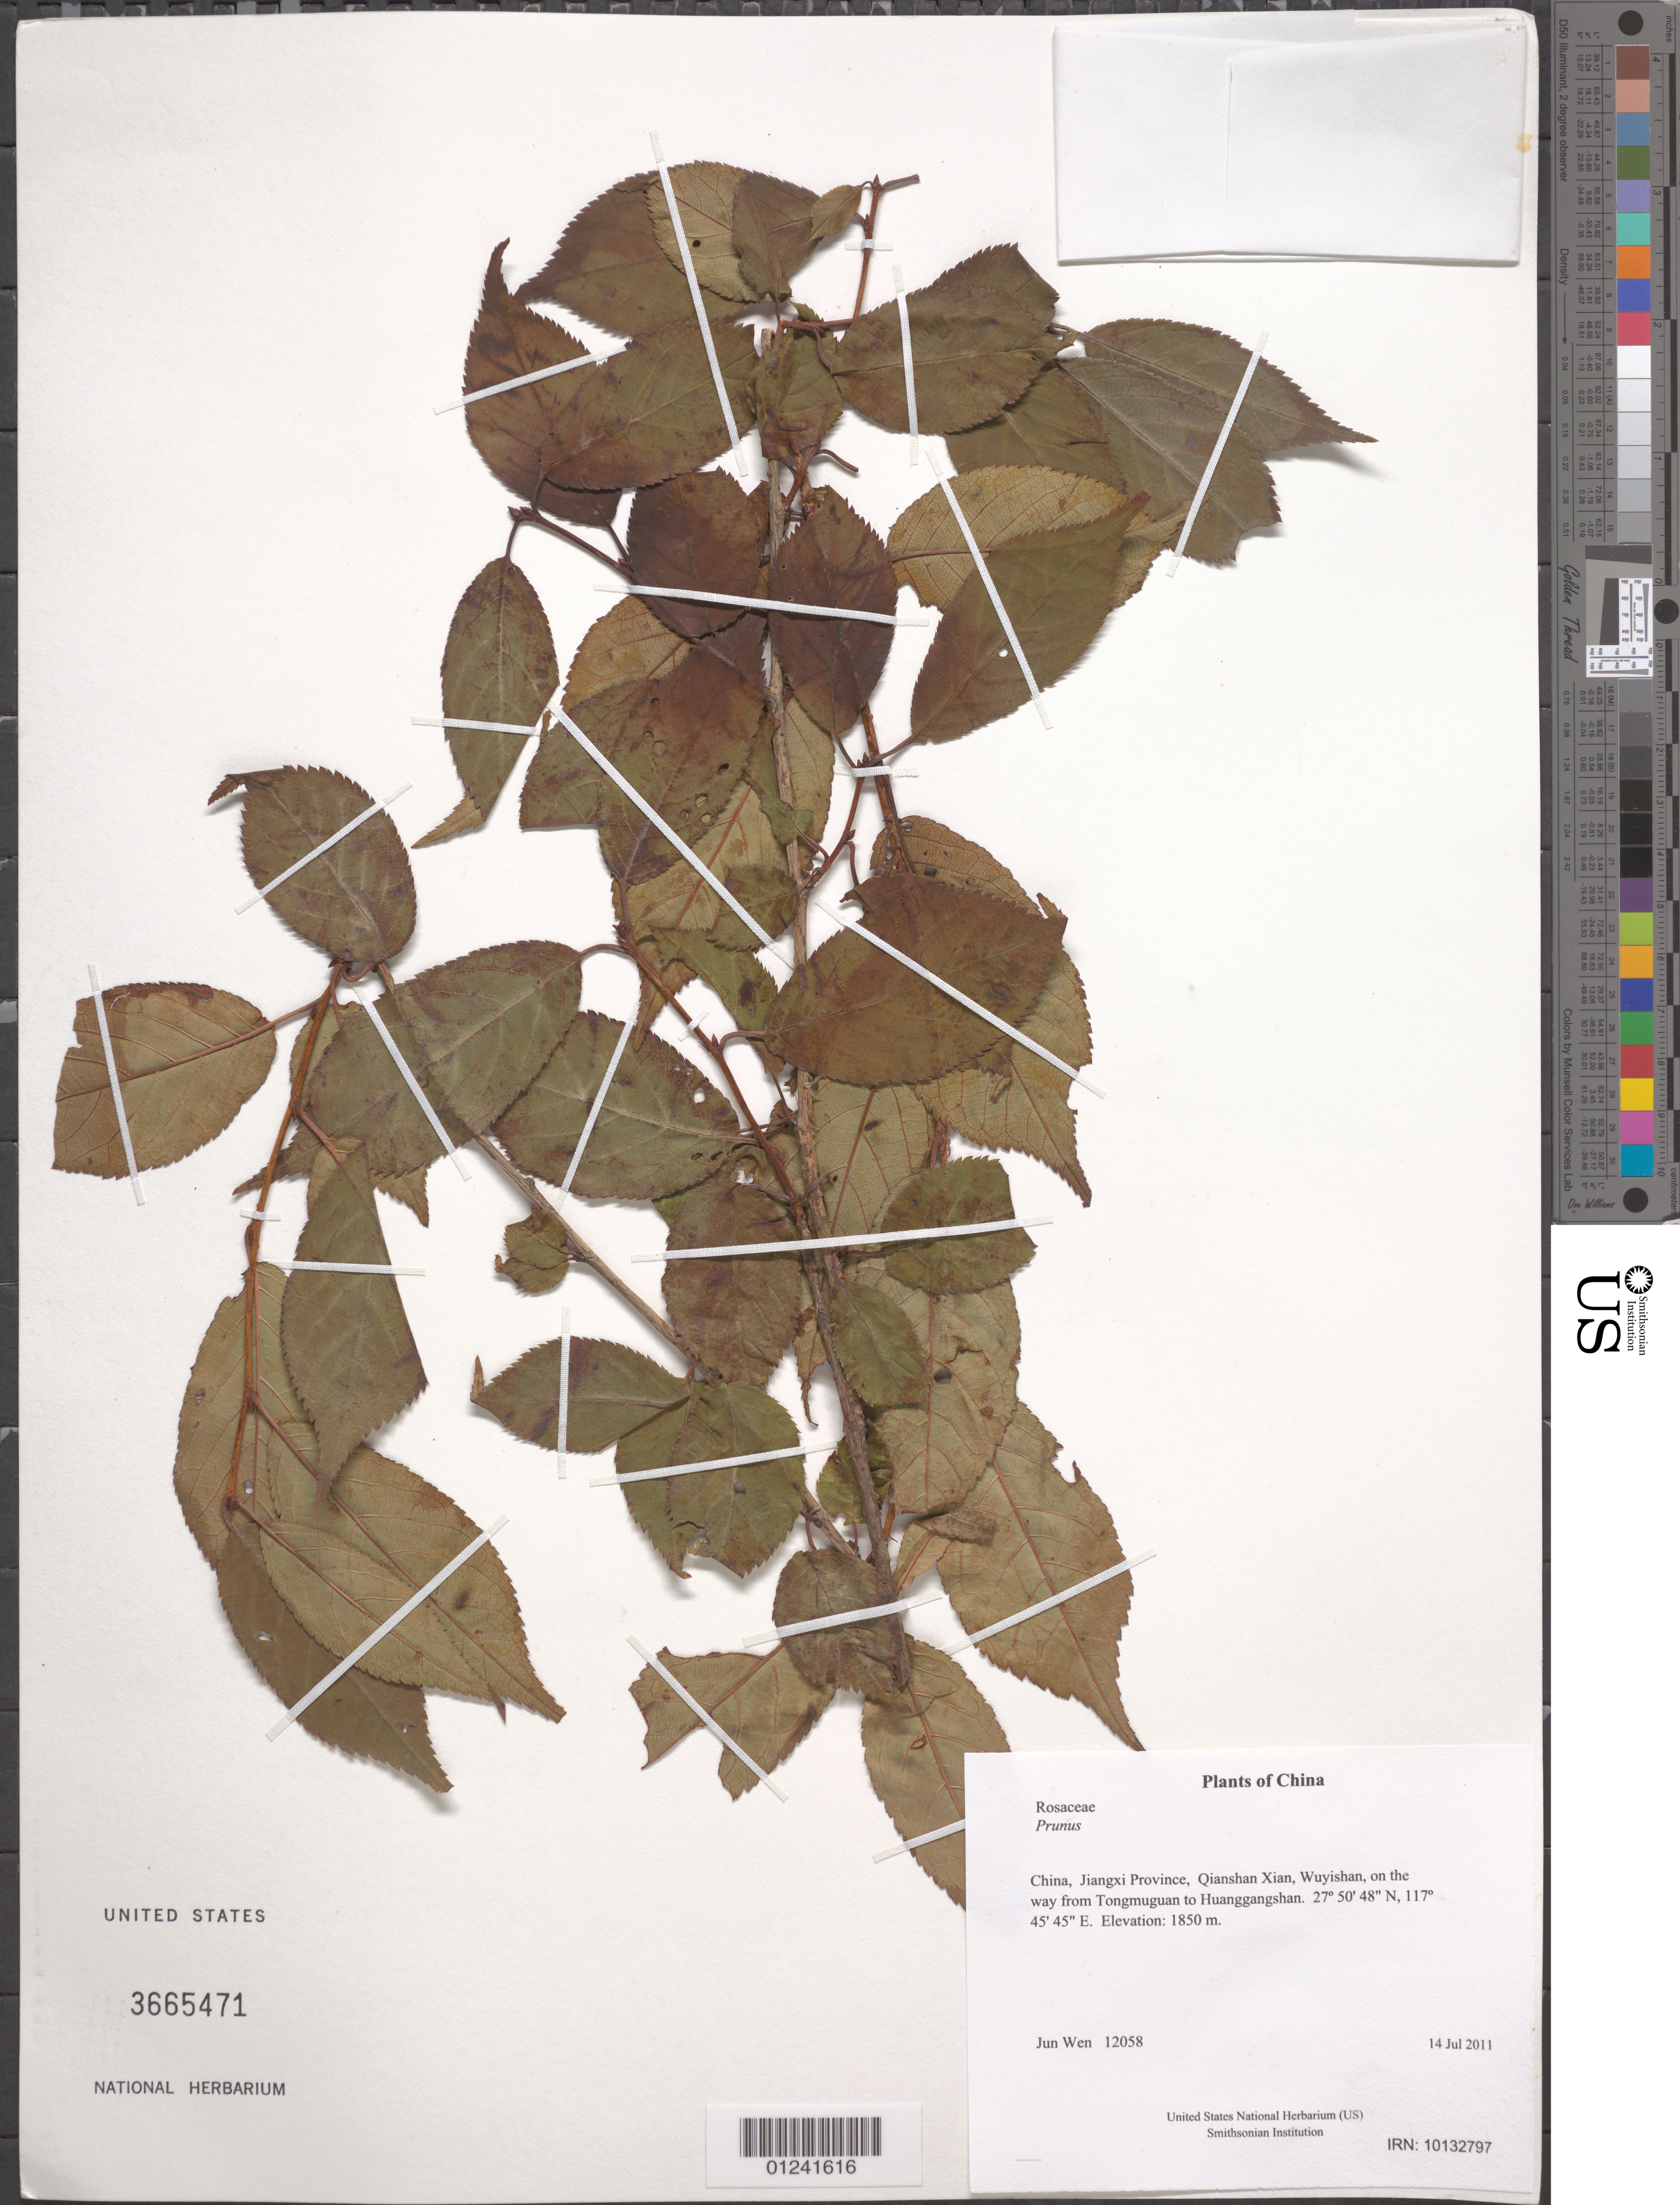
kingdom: Plantae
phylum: Tracheophyta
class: Magnoliopsida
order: Rosales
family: Rosaceae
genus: Prunus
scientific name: Prunus sp.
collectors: J. Wen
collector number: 12058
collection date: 2011-07-14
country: China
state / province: Jiangxi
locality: Qianshan Xian, Wuyishan, on the way from Tongmuguan to Huanggangshan.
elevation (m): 1850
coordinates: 27 50.806 N, 117 45.754 E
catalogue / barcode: US 3665471